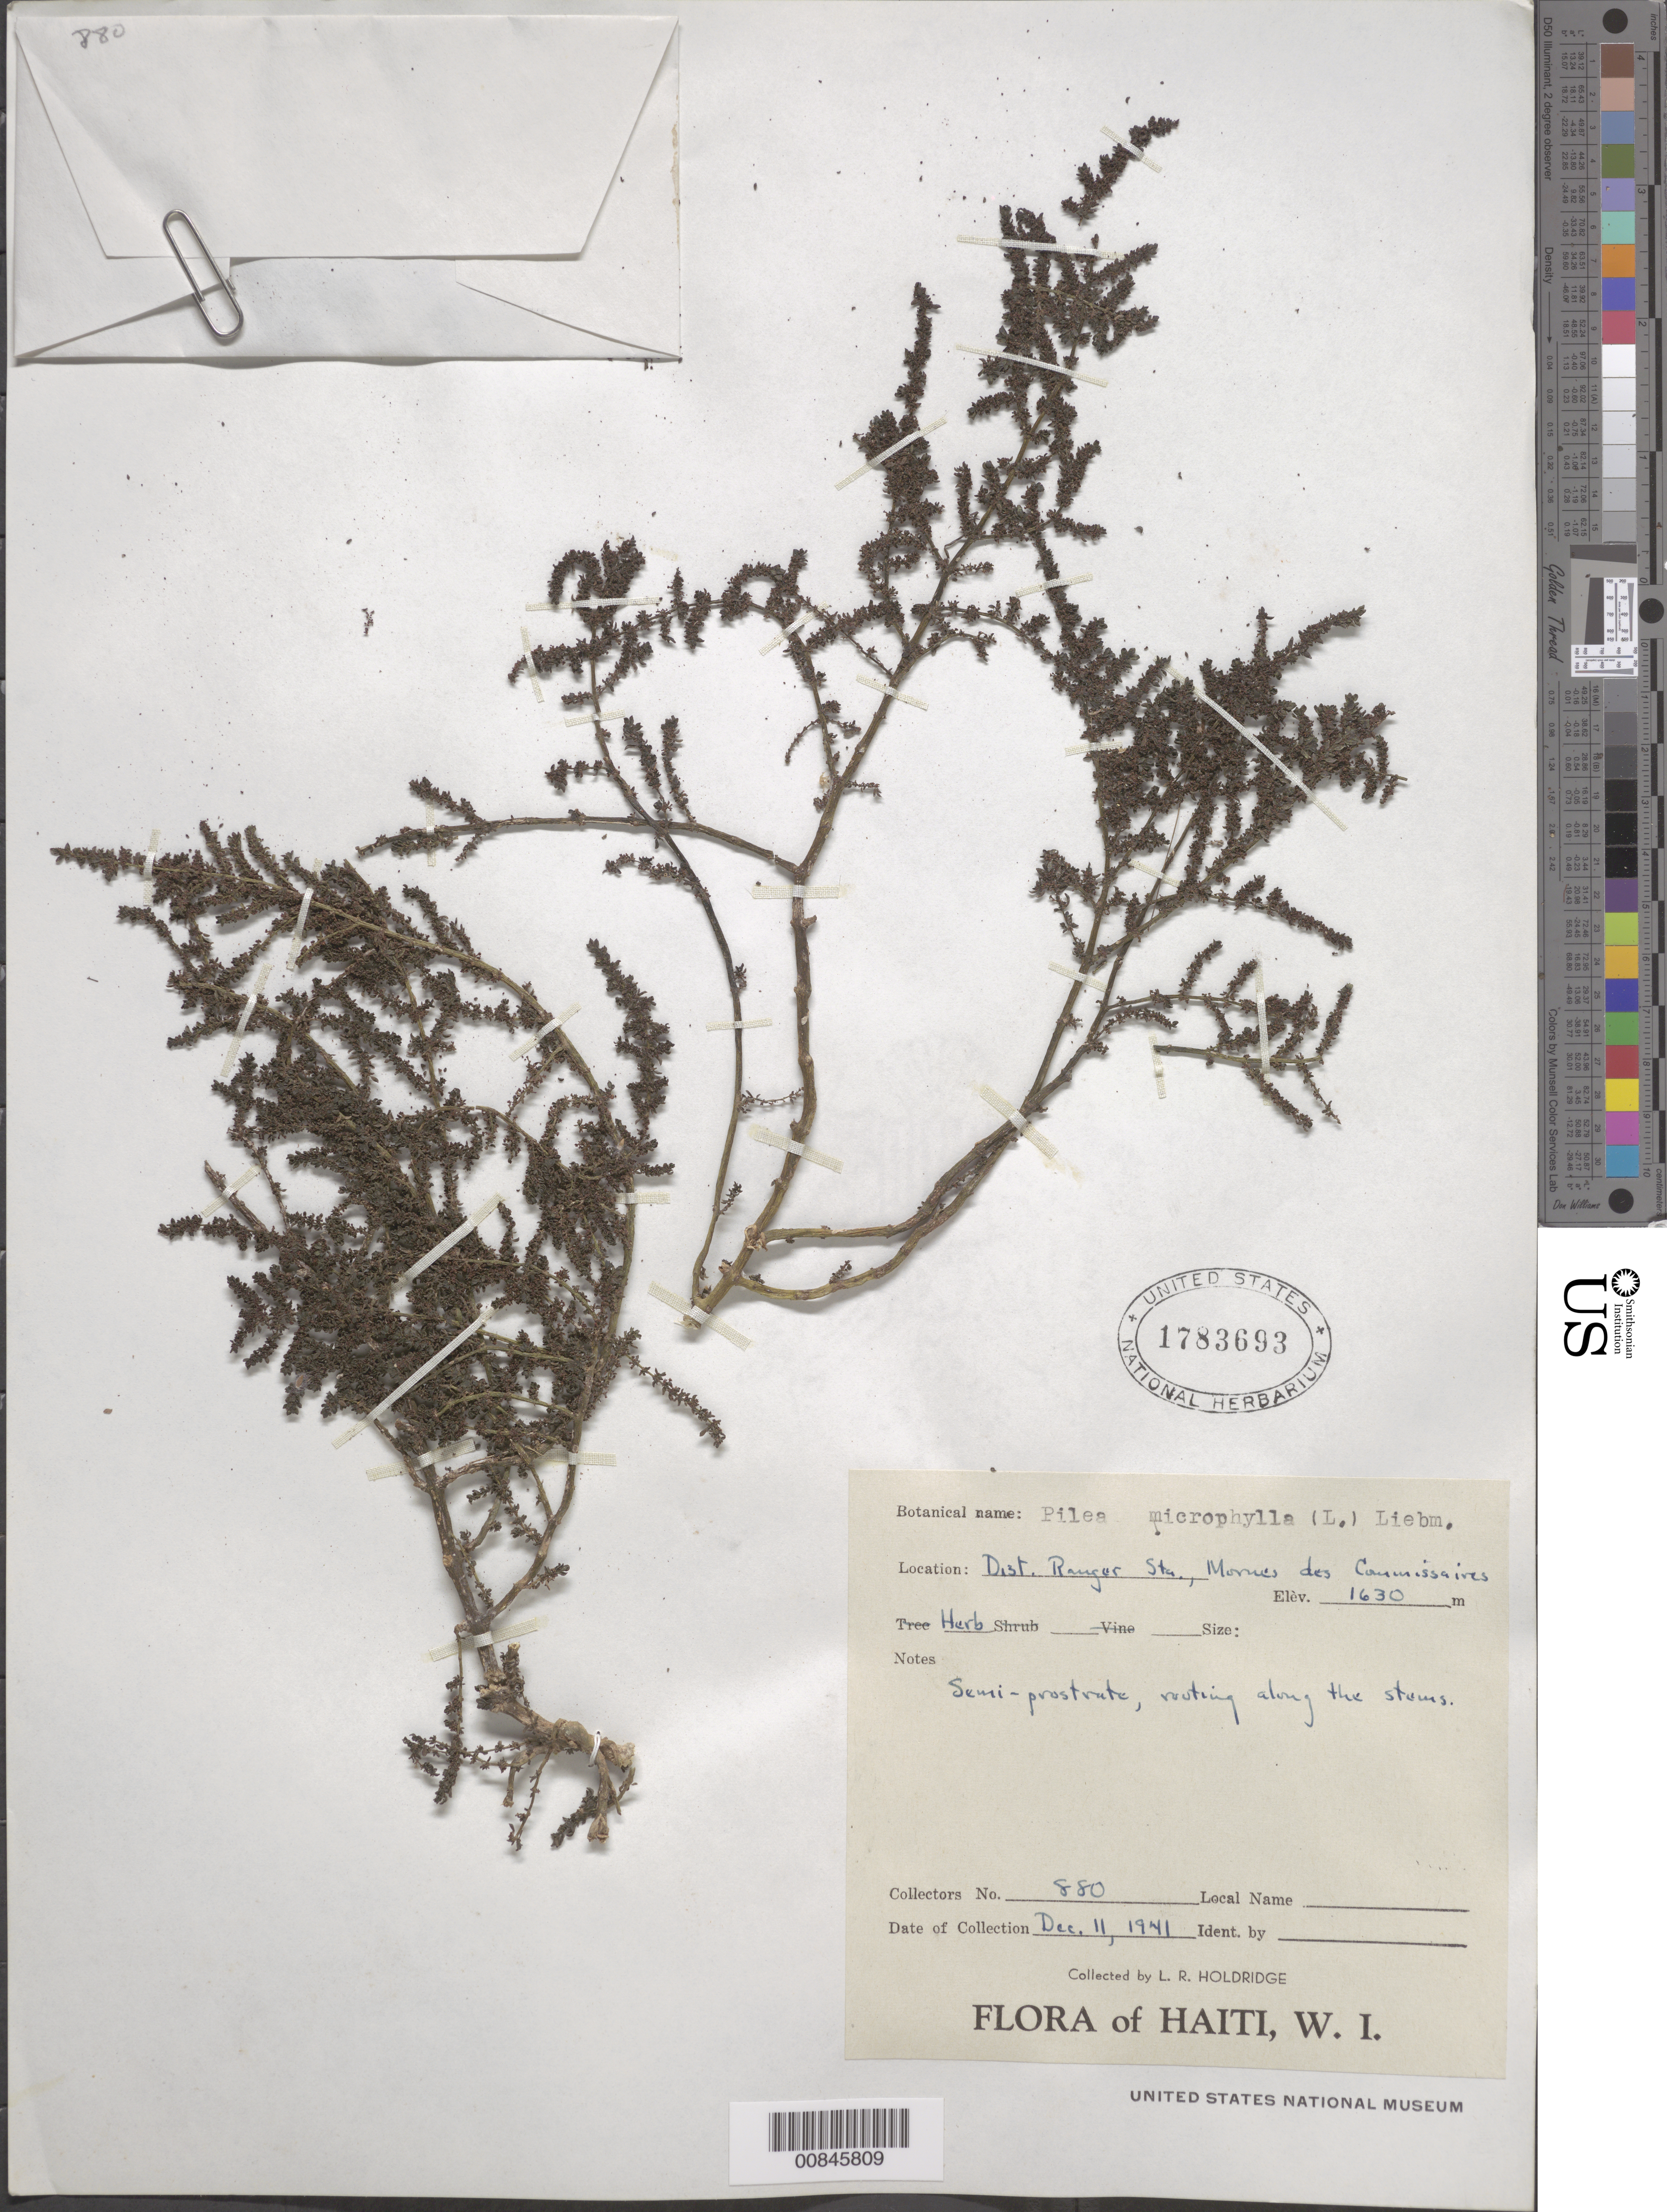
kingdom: Plantae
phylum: Tracheophyta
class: Magnoliopsida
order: Rosales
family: Urticaceae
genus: Pilea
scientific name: Pilea microphylla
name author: (L.) Liebm.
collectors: L. Holdridge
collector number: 880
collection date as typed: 11 Dec 1941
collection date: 1941-12-11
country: Haiti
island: Hispaniola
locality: Distr. Ranger Sta., Mornes des Commissaires.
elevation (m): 1630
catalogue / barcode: US 1783693